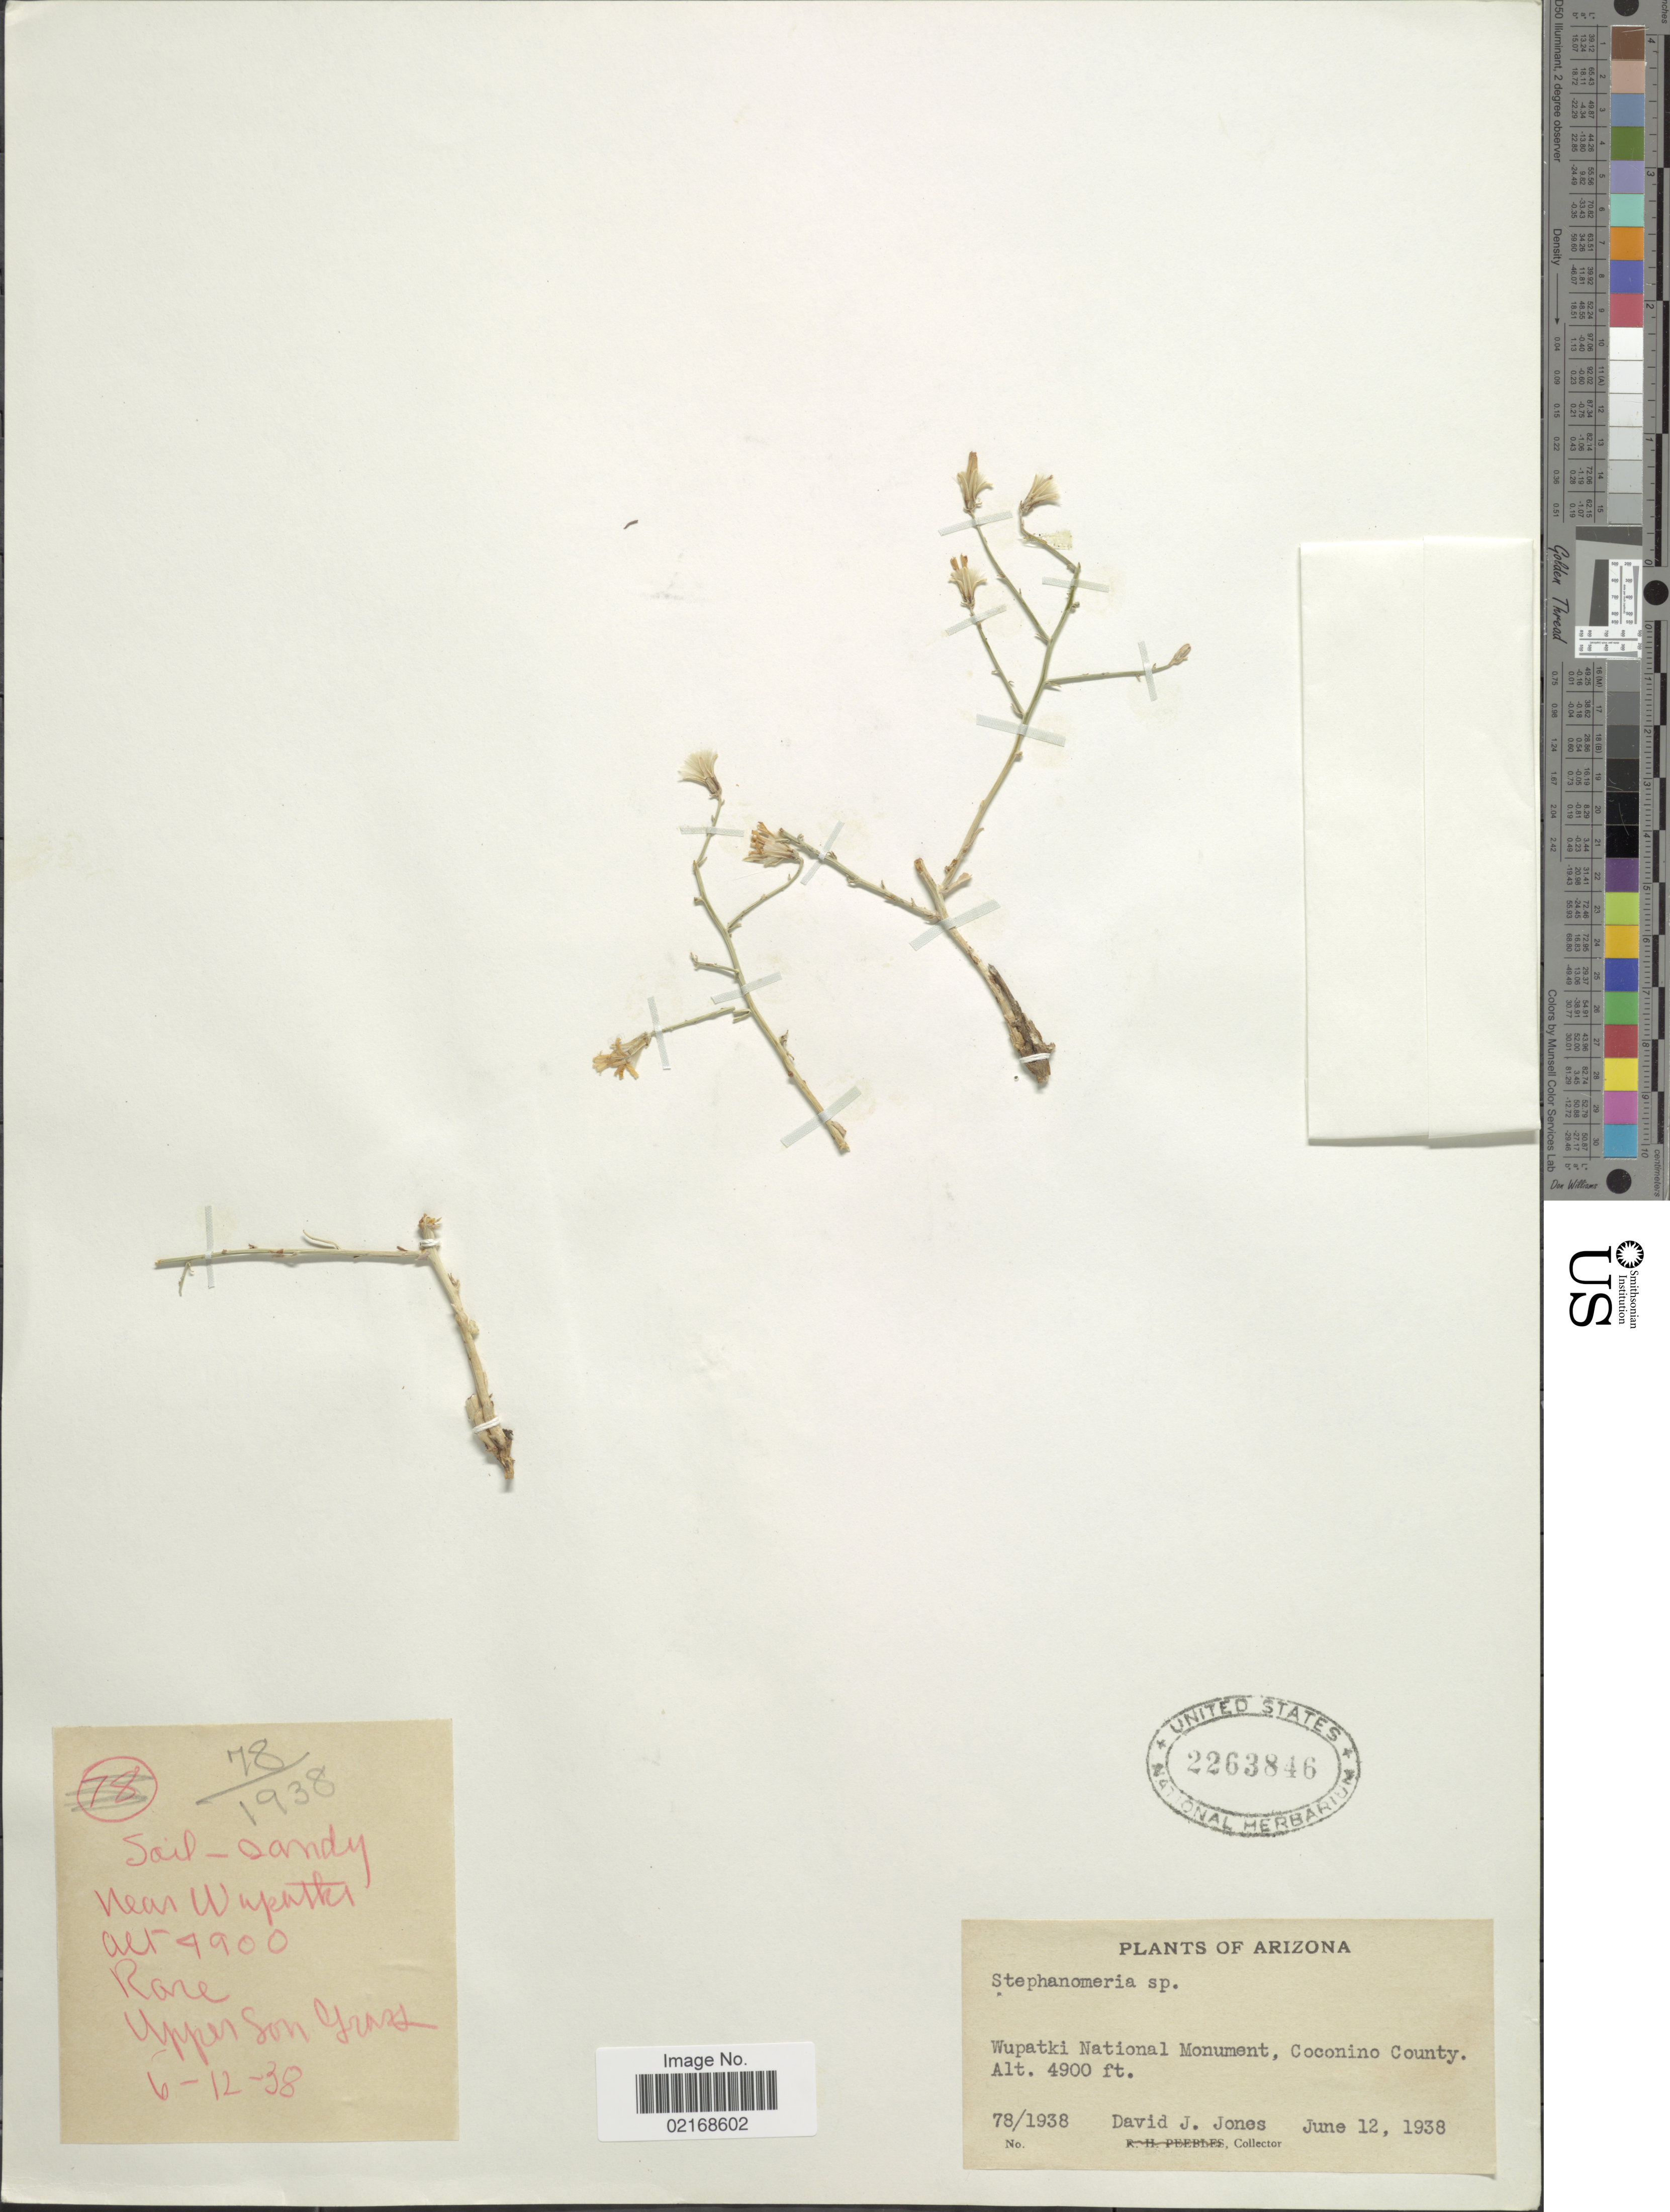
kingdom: Plantae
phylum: Tracheophyta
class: Magnoliopsida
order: Asterales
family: Asteraceae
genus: Stephanomeria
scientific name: Stephanomeria sp.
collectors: D. Jones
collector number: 78/1939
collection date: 1938-06-12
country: United States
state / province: Arizona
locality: Wupatki National Monument, Coconino County, Upper son grass, near Wupatki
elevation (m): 1494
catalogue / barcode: US 2263846